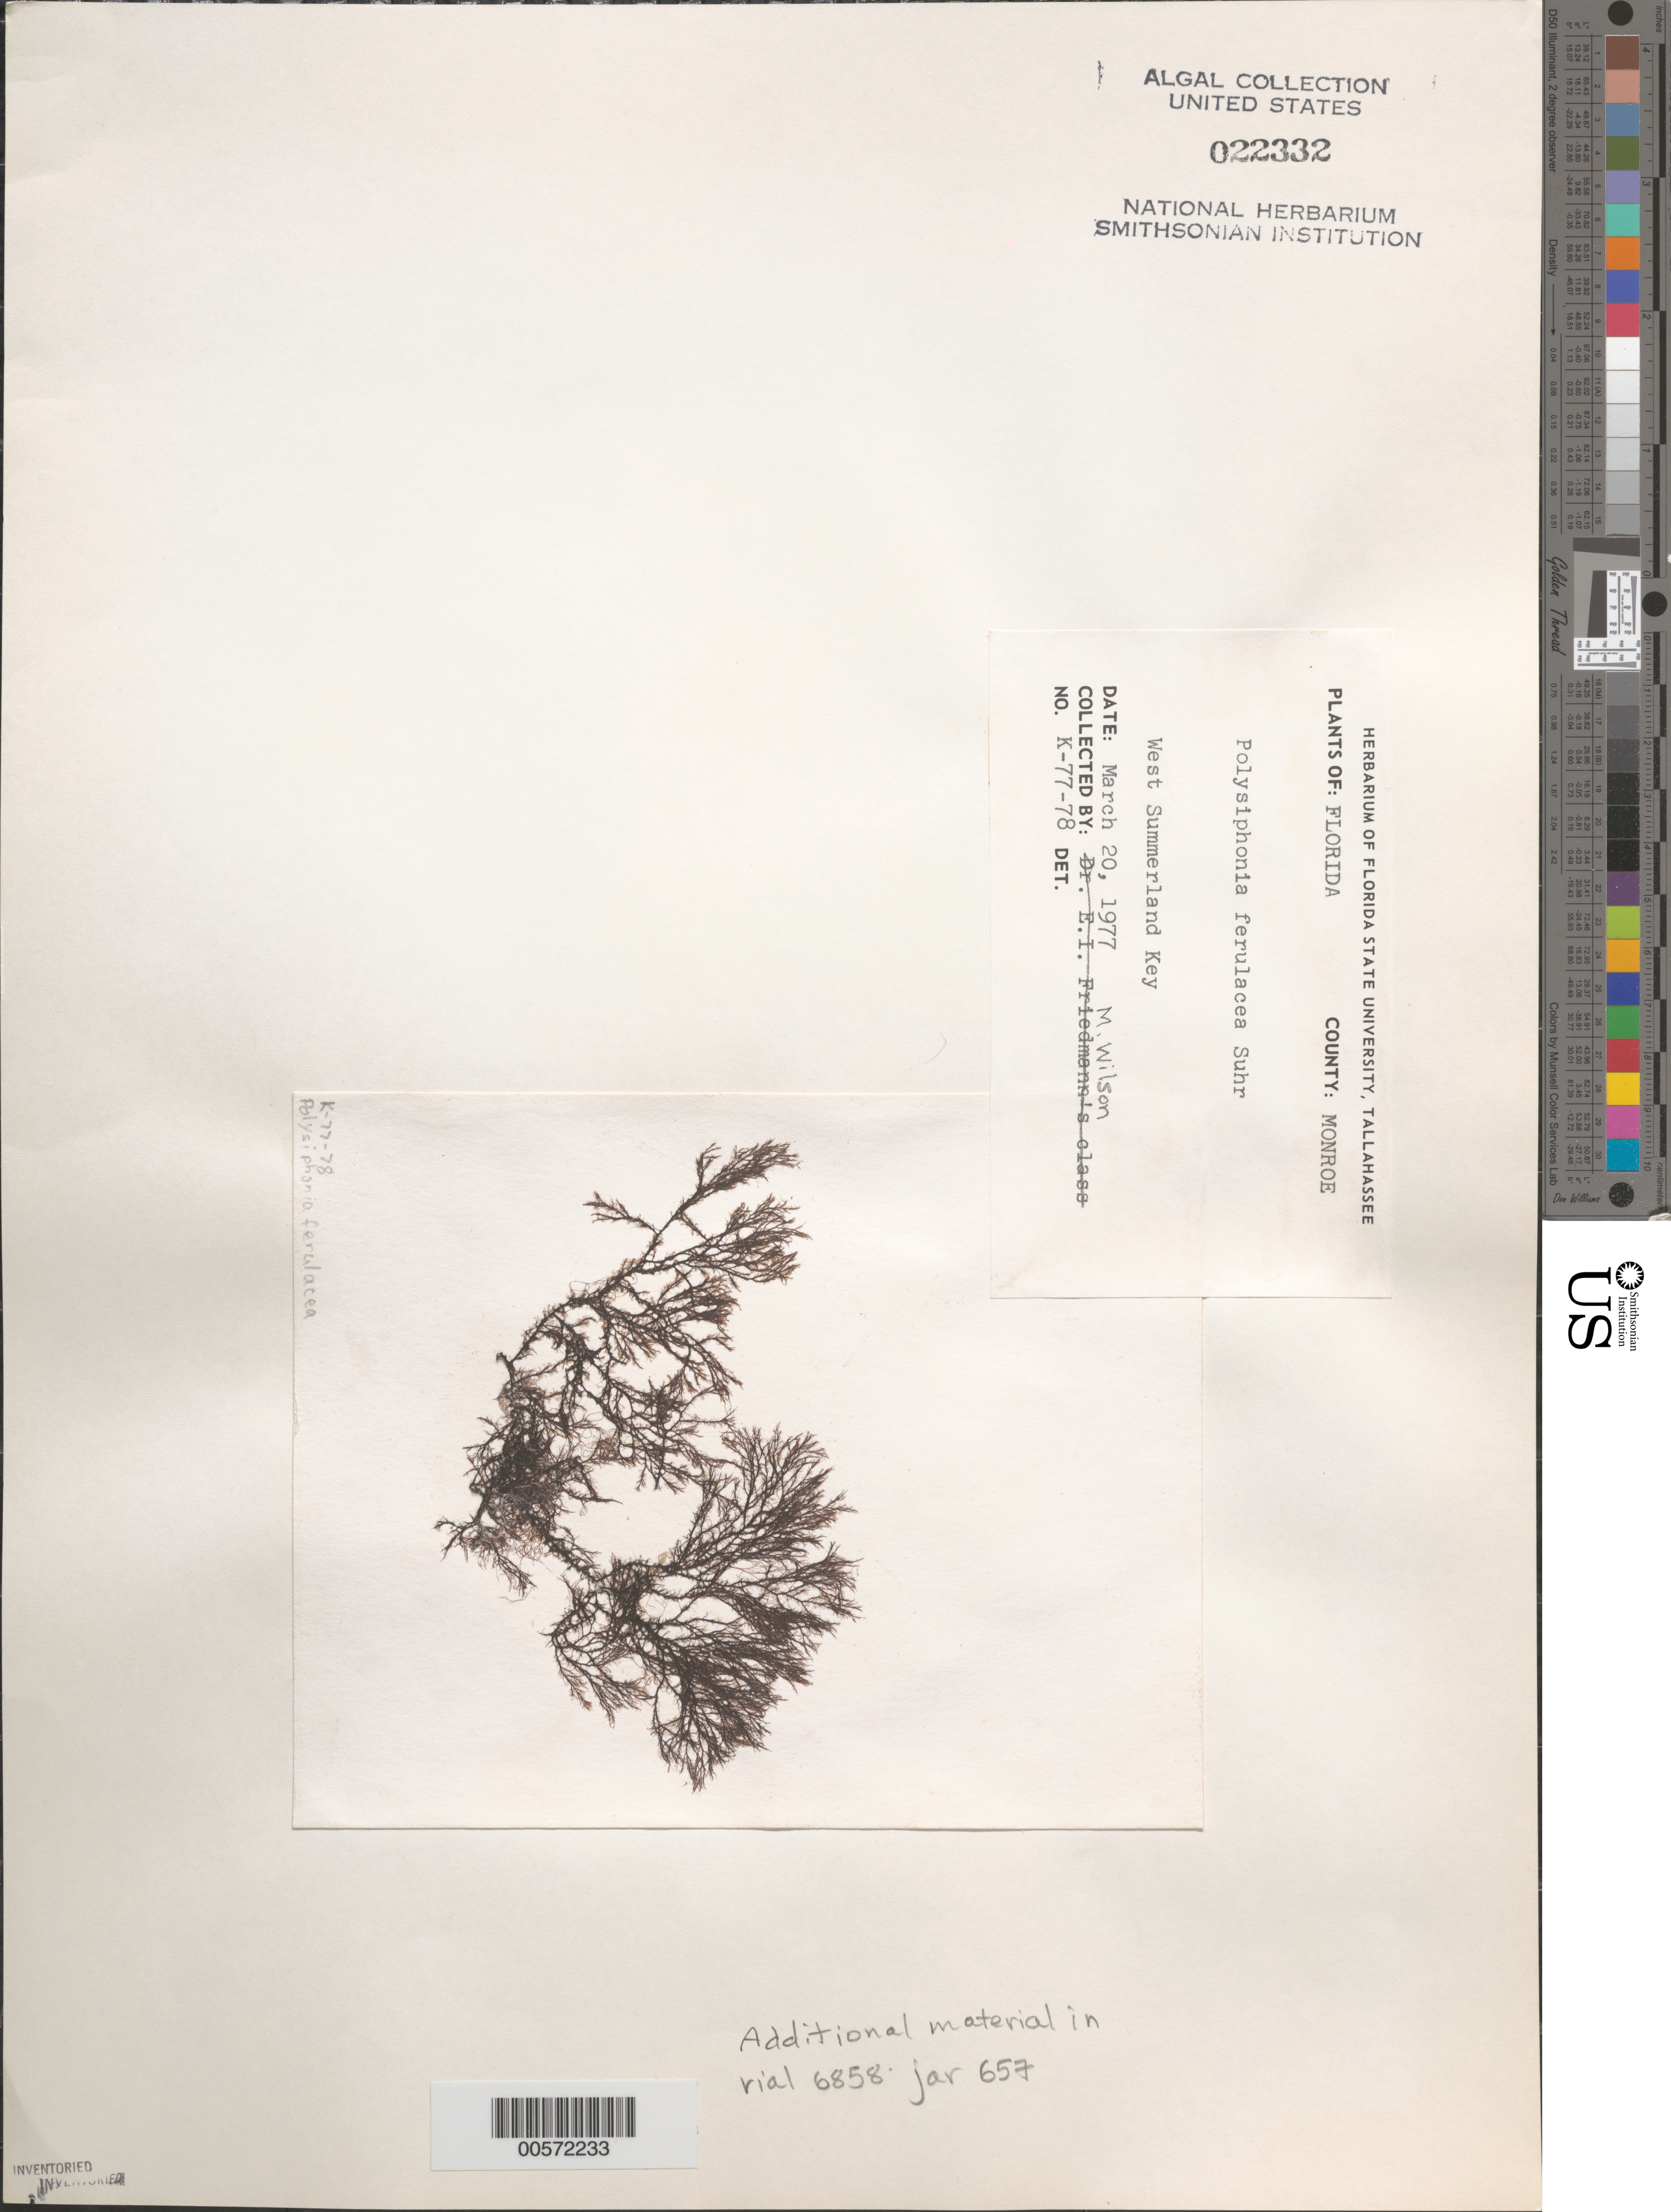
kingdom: Plantae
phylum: Rhodophyta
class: Florideophyceae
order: Ceramiales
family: Rhodomelaceae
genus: Melanothamnus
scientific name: Melanothamnus ferulaceus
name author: (Suhr ex J. Agardh) Diaz-Tapia & Maggs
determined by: Algae name updating Project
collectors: M. Wilson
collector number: K-77-78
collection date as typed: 20 Mar 1977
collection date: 1977-03-20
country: United States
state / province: Florida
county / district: Monroe County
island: West Summerland Key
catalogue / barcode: US 22332